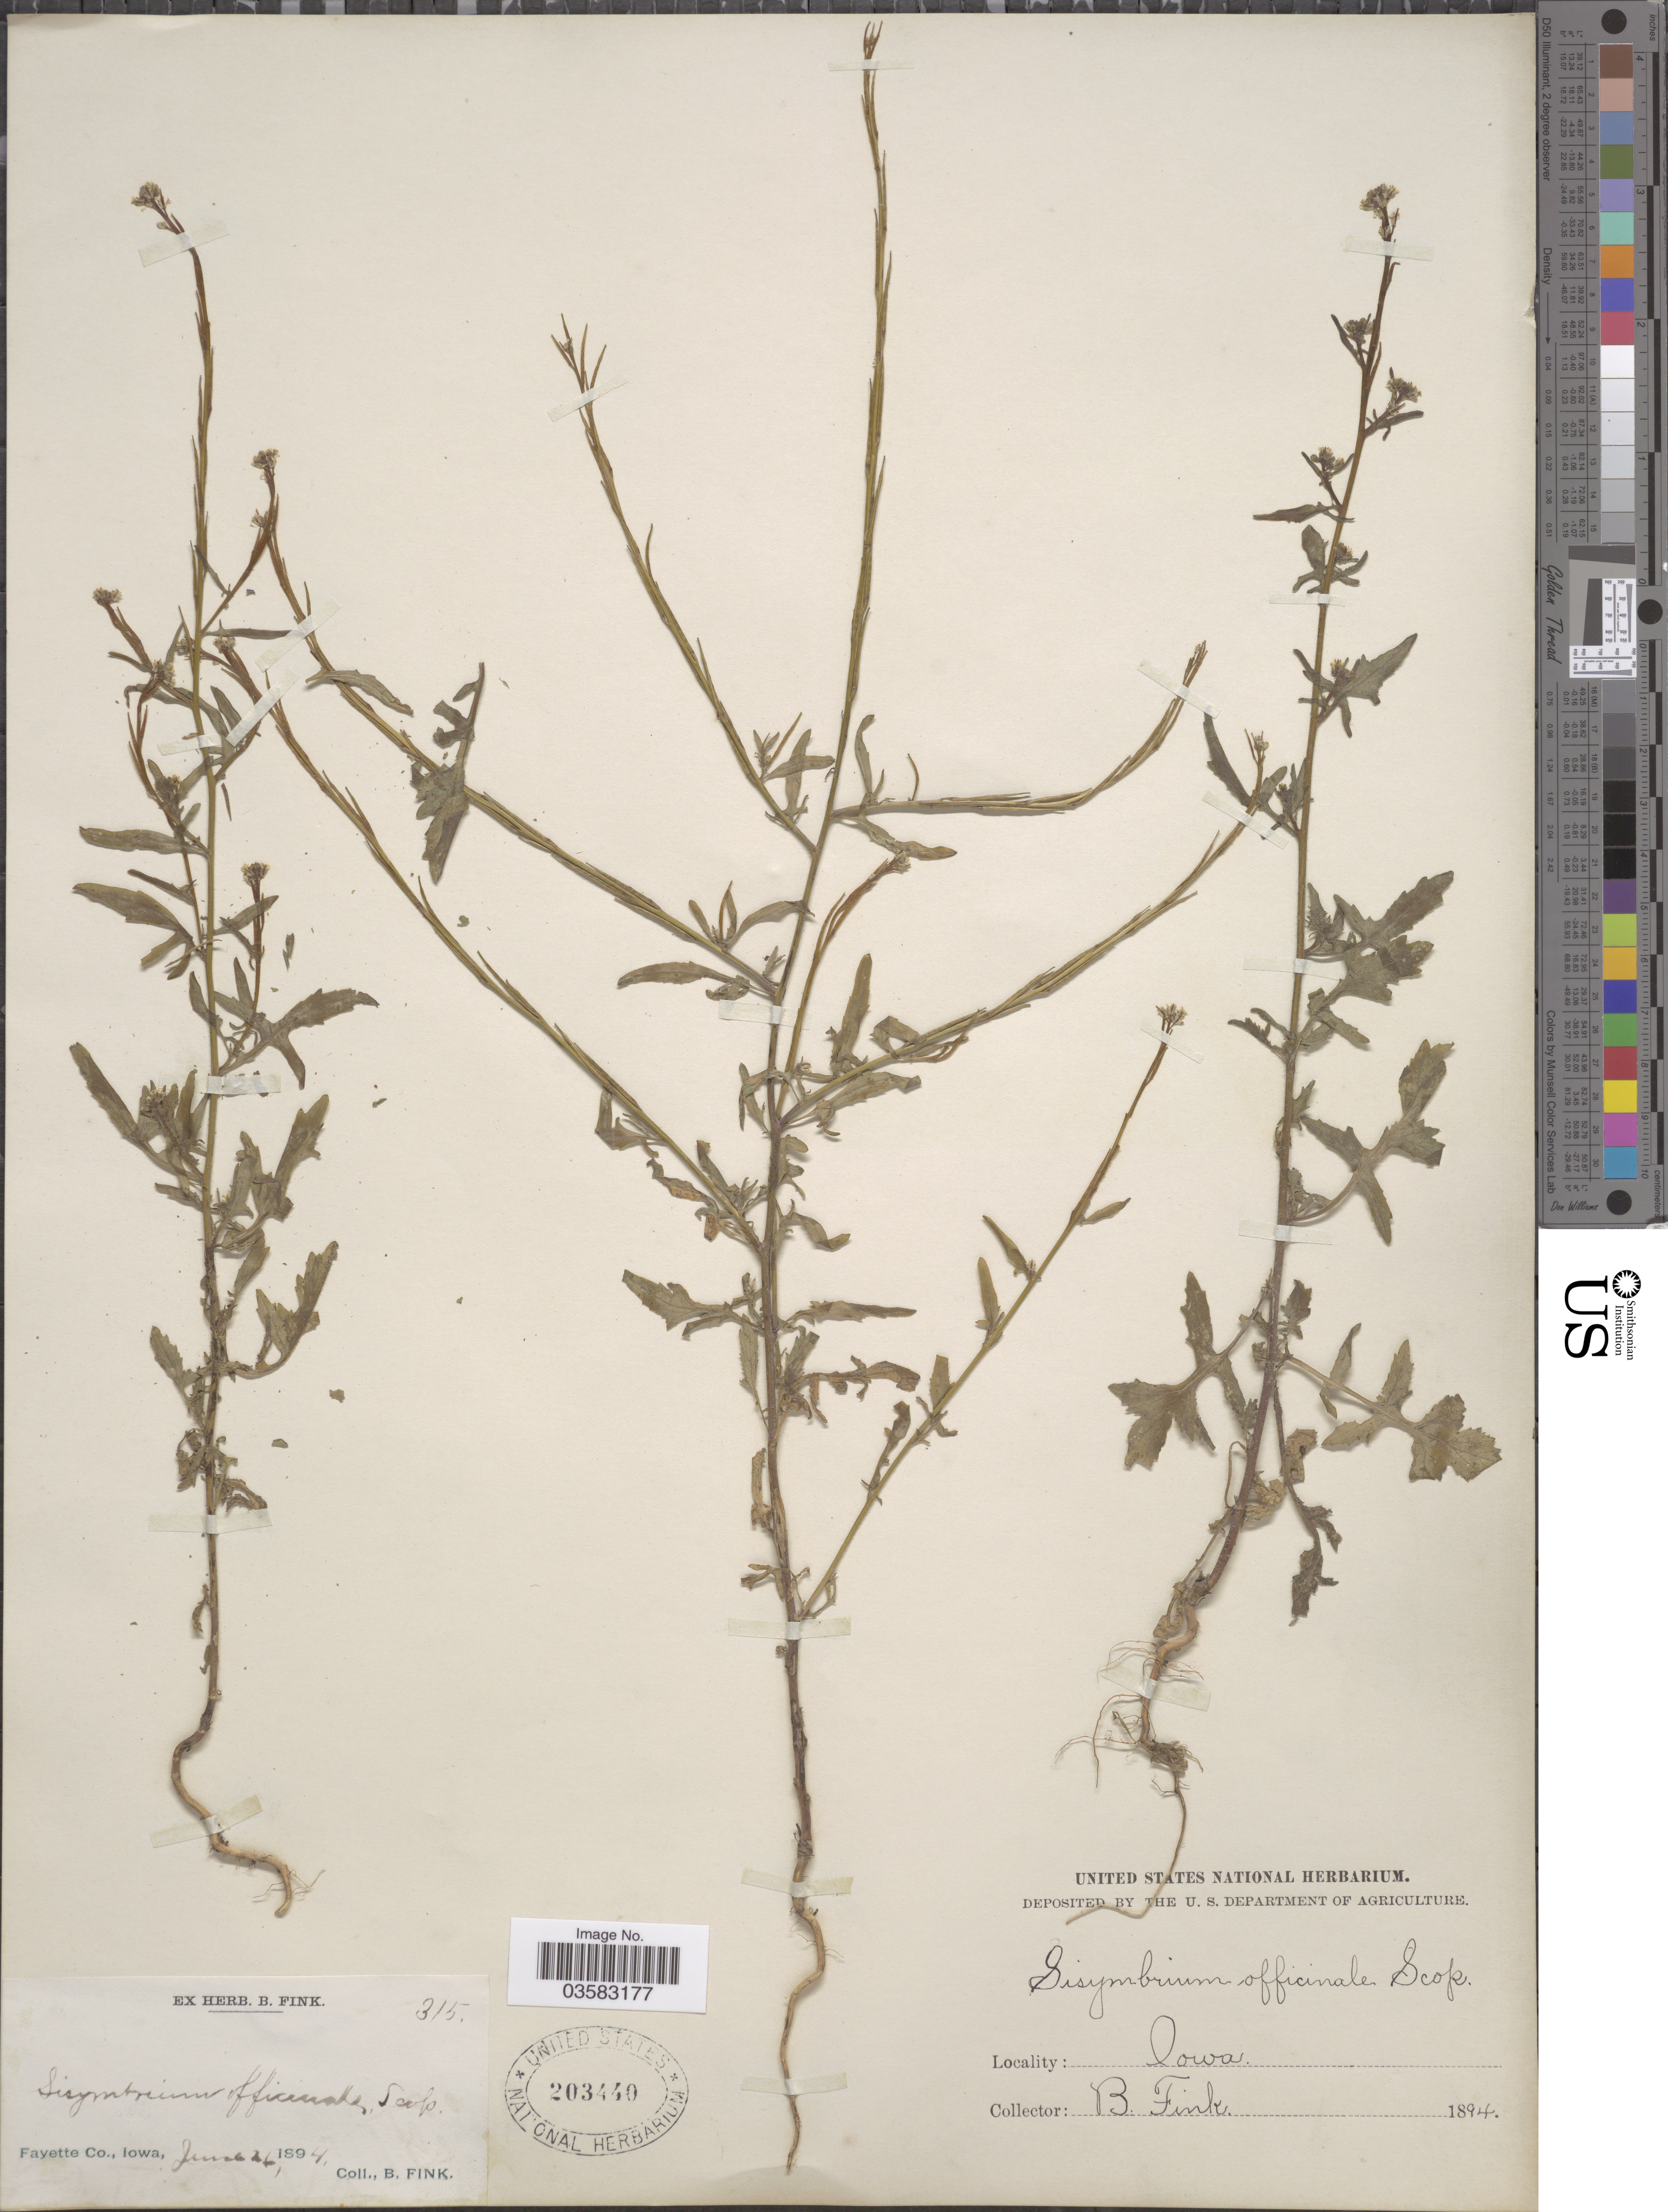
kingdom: Plantae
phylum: Tracheophyta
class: Magnoliopsida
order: Brassicales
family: Brassicaceae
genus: Sisymbrium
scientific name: Sisymbrium officinale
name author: (L.) Scop.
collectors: B. Fink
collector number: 315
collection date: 1894-06-26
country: United States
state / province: Iowa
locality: Fayette Co.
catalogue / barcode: US 203440